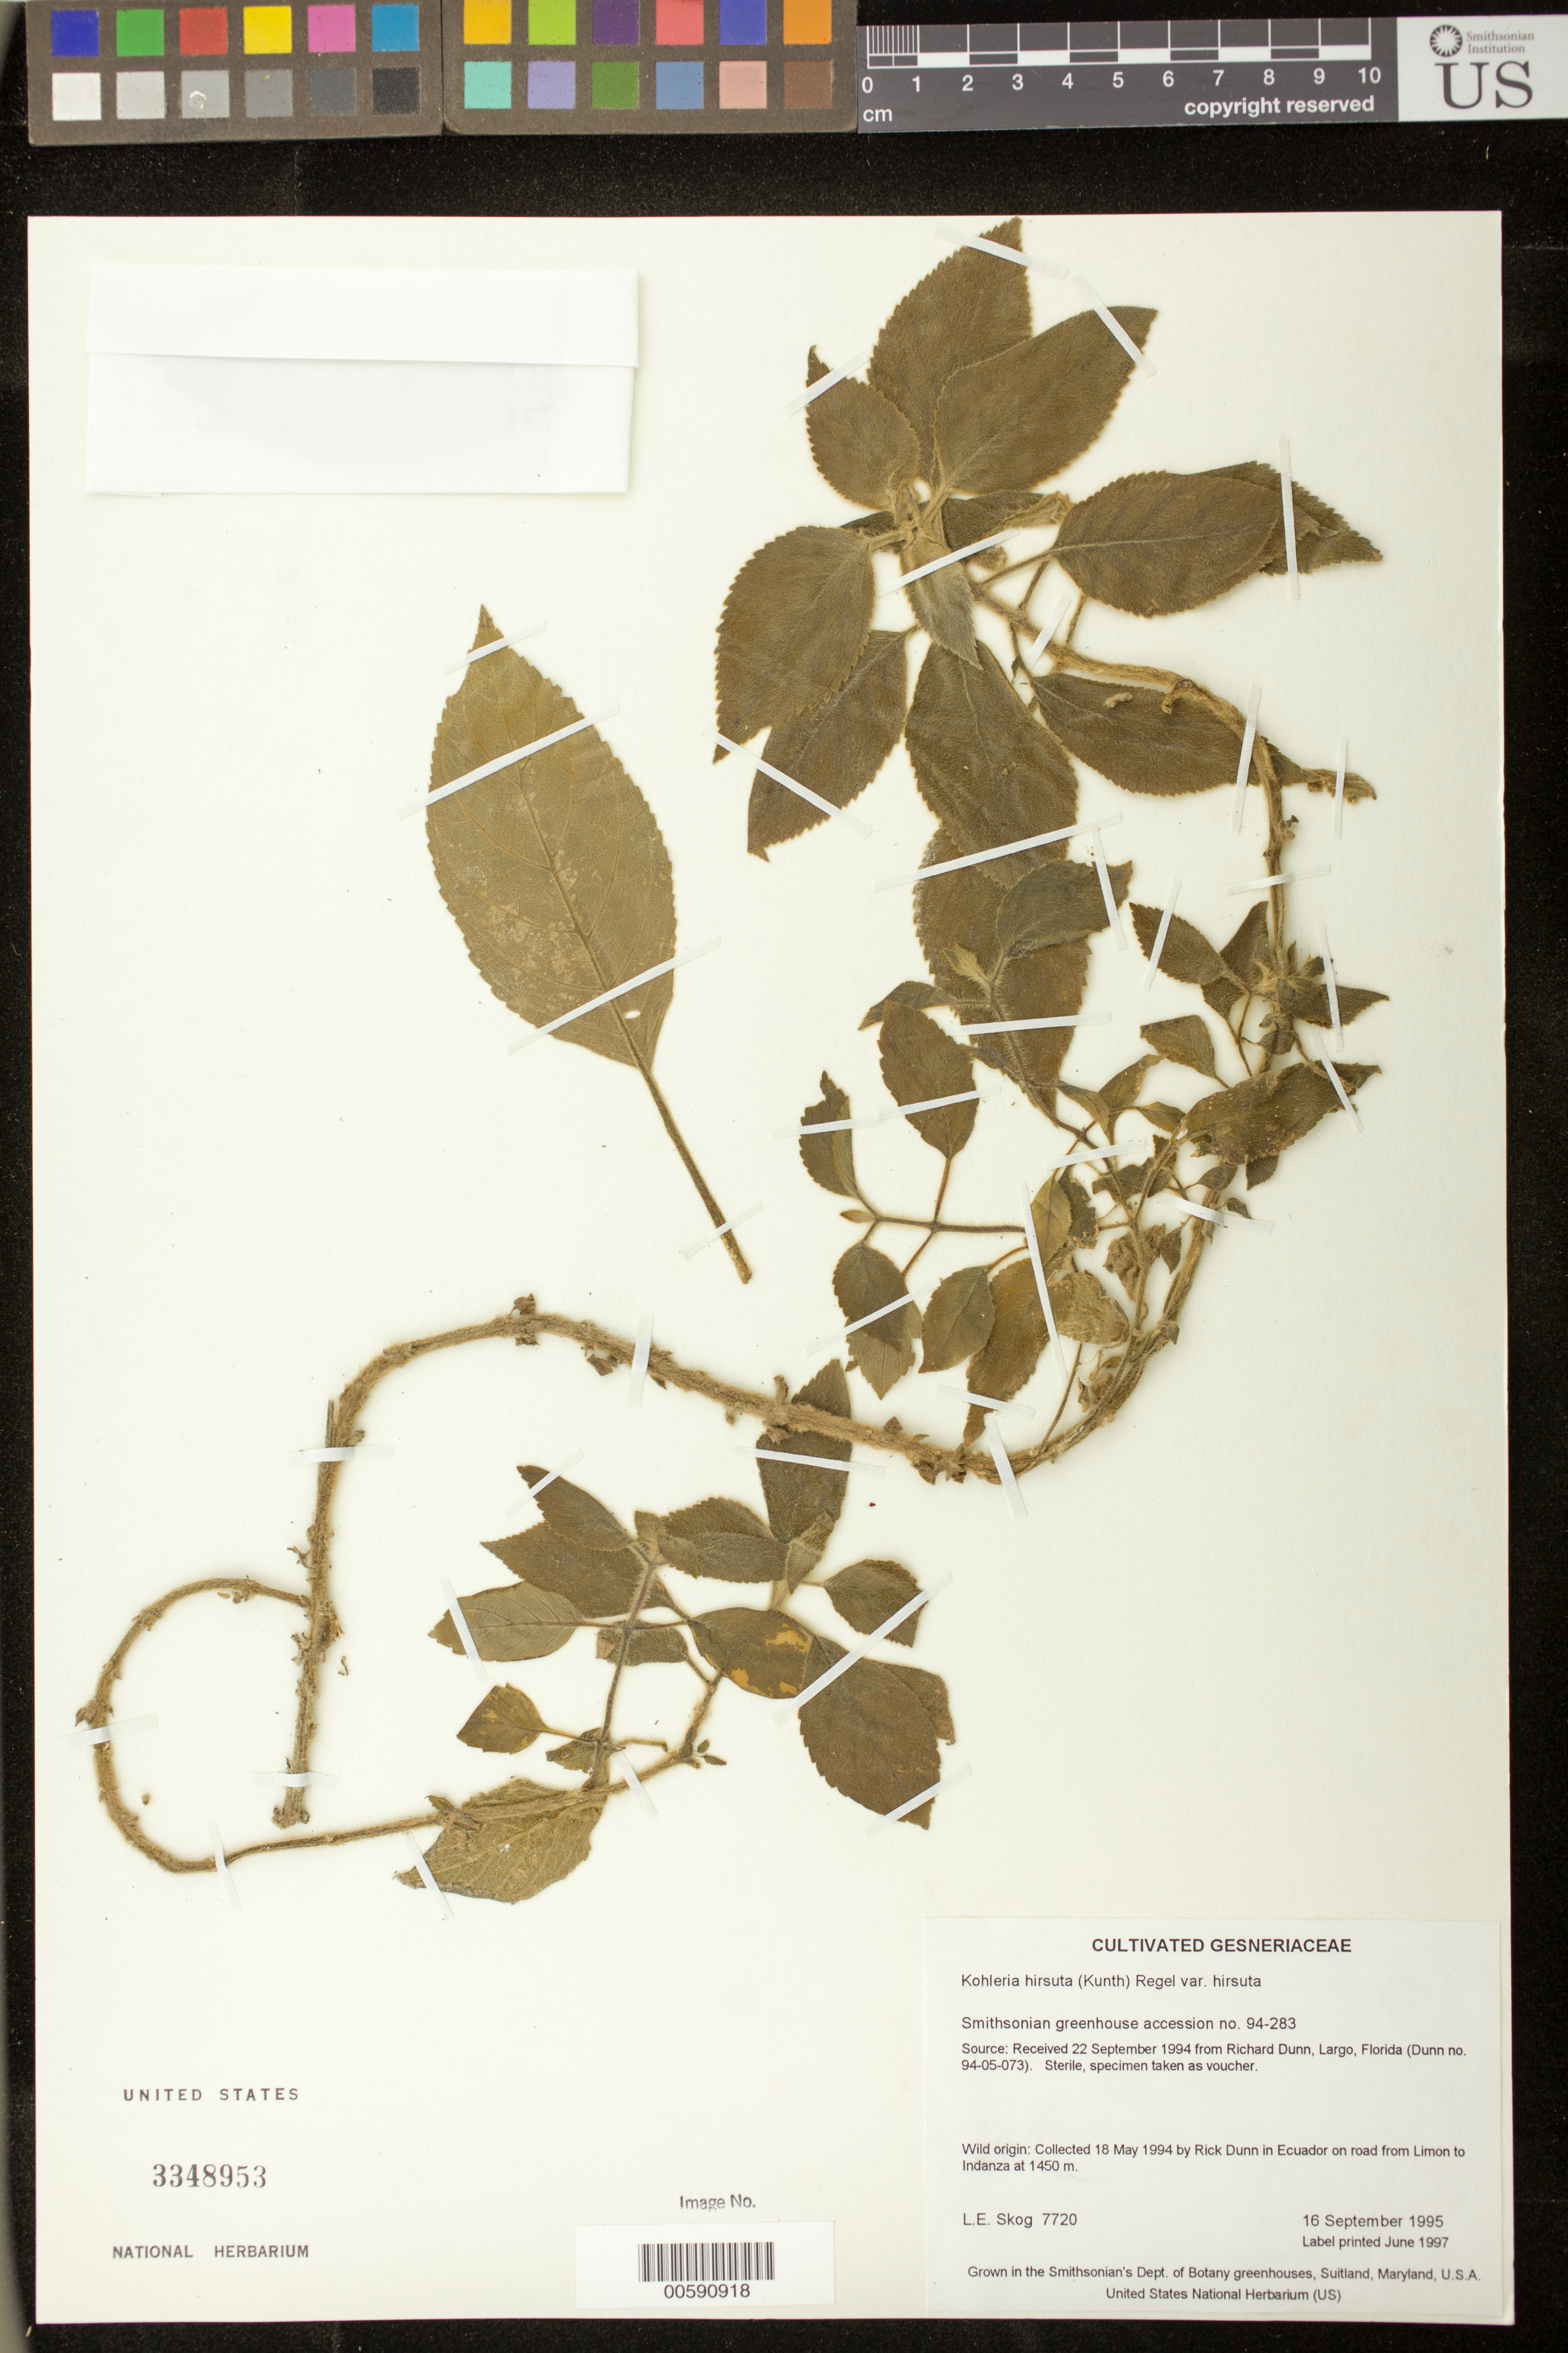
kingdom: Plantae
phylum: Tracheophyta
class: Magnoliopsida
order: Lamiales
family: Gesneriaceae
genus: Kohleria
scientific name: Kohleria hirsuta var. hirsuta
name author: (Kunth) Regel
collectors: L. E. Skog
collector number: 7720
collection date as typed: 16 Sep 1995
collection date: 1995-09-16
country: Ecuador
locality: Grown in the Smithsonian's Dept. of Botany greenhouses, Suitland, Maryland, U.S.A.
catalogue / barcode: US 3348953